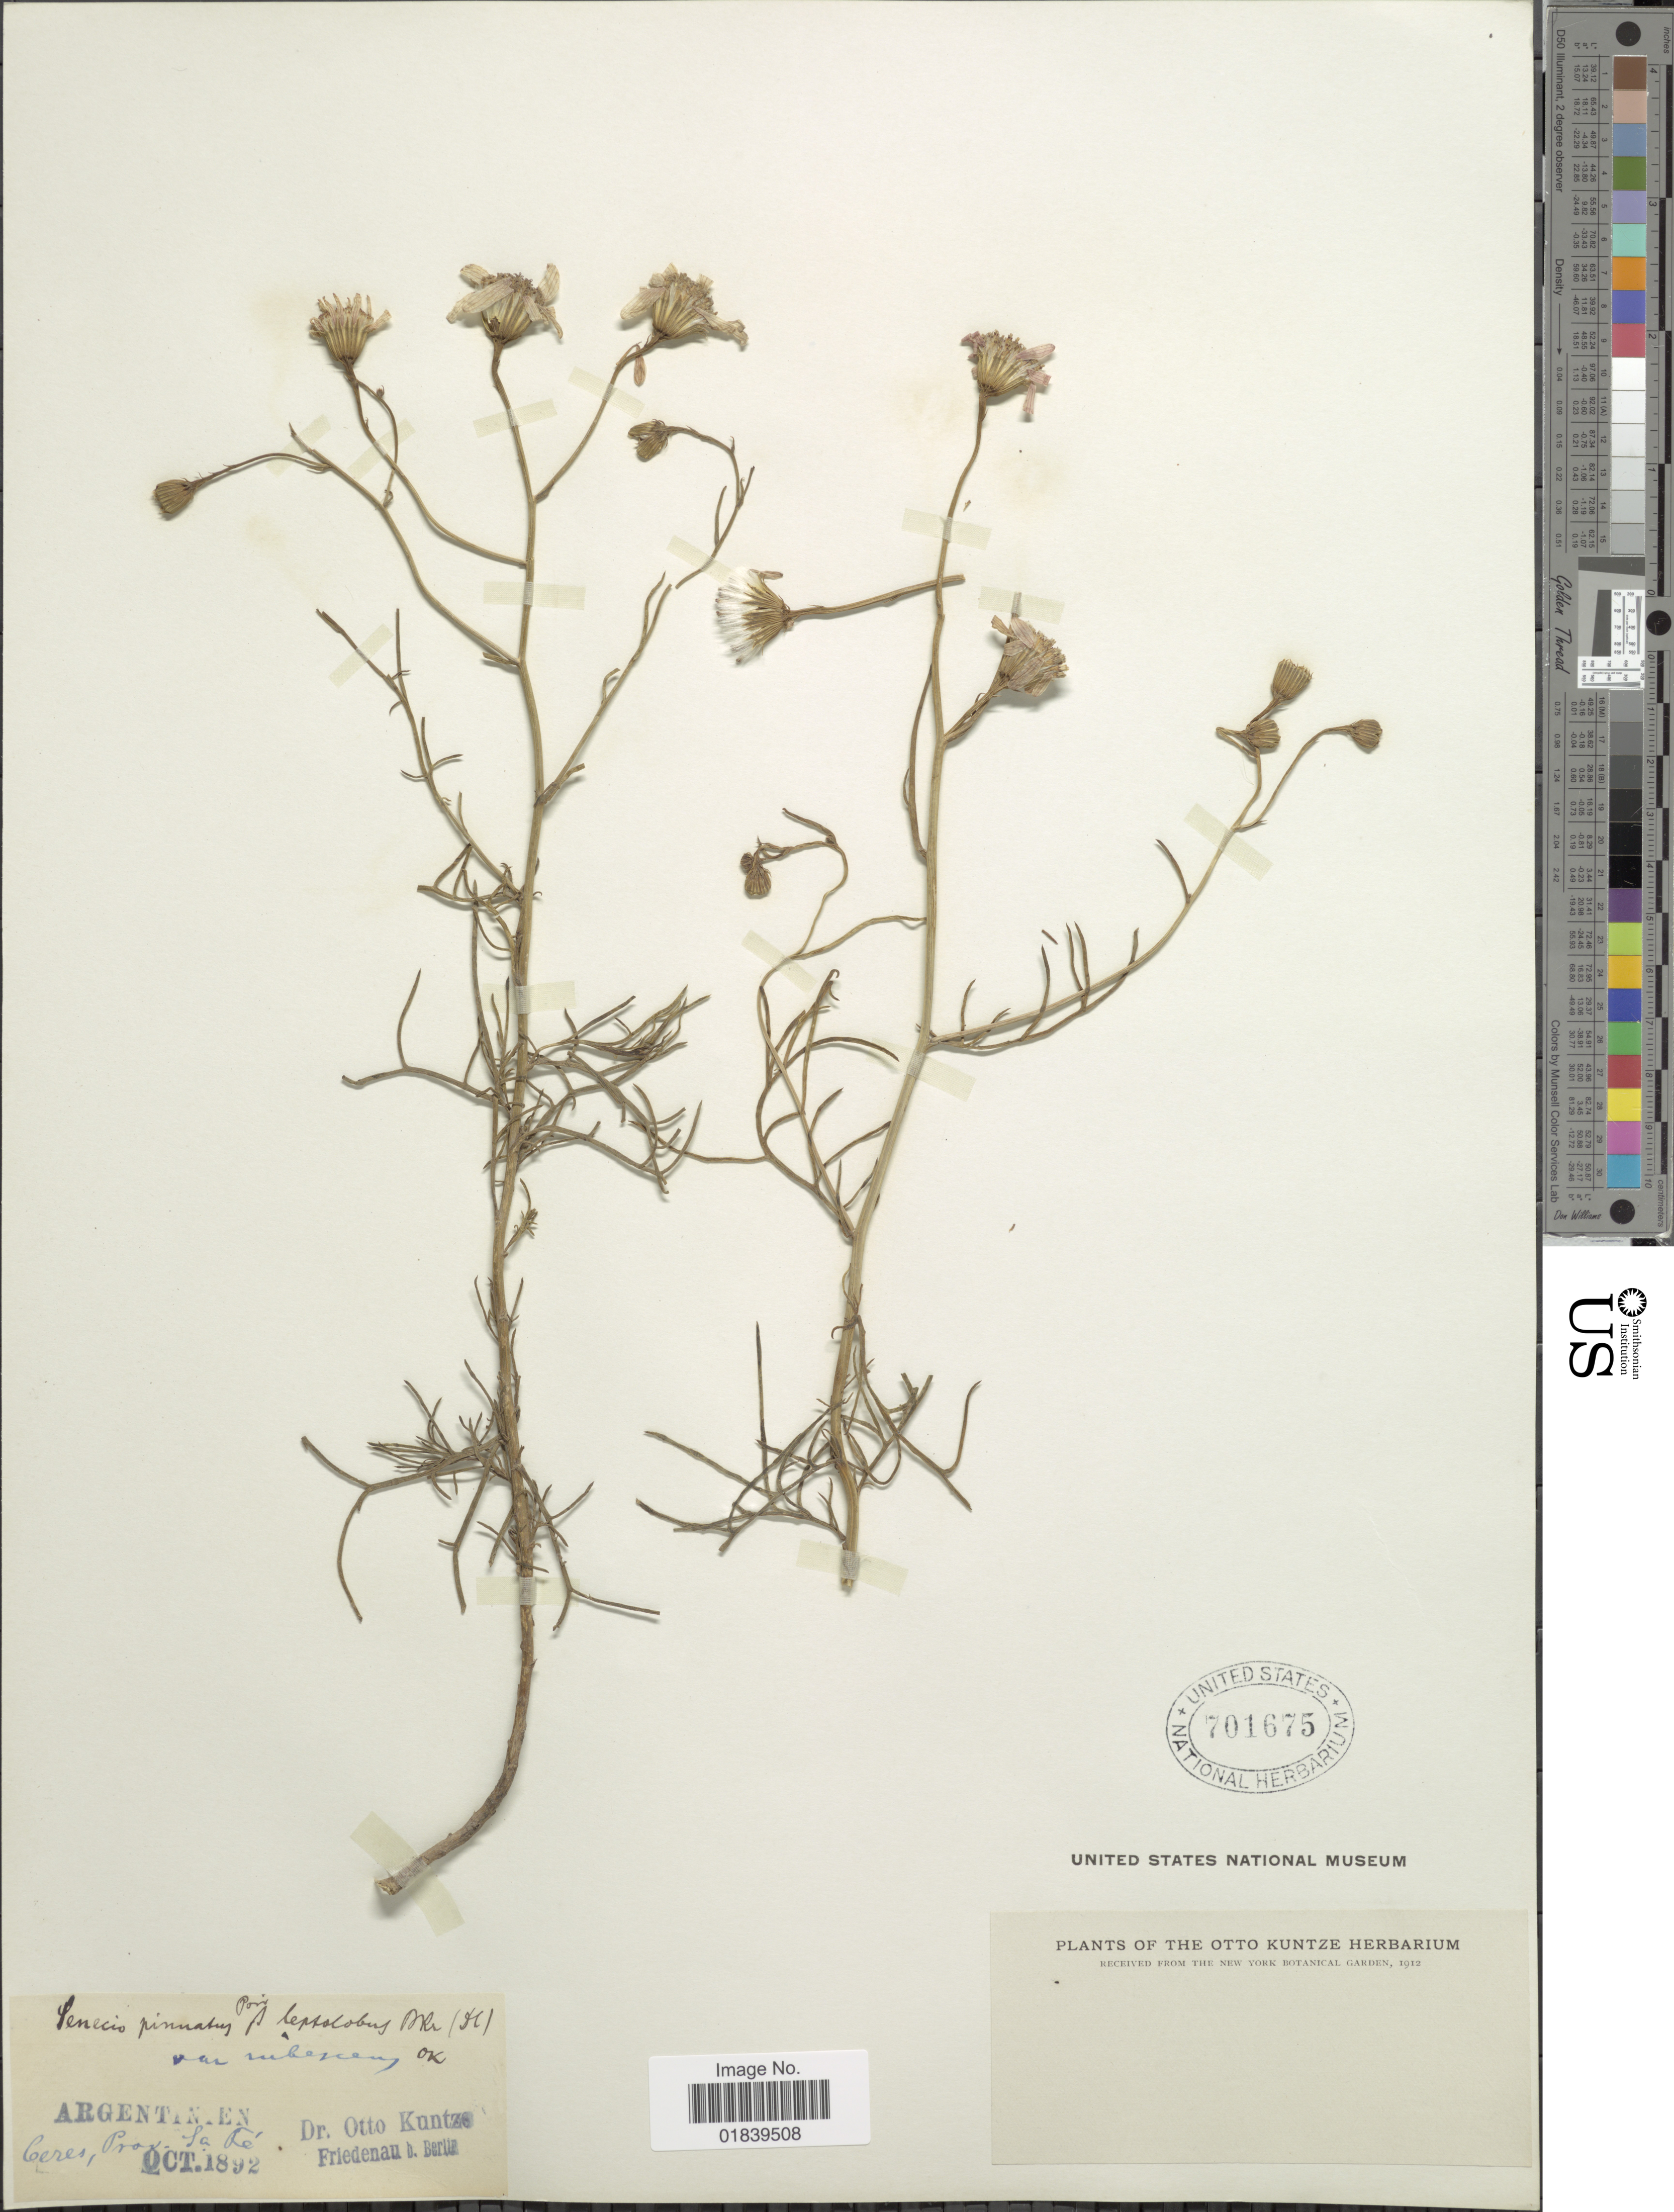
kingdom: Plantae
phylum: Tracheophyta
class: Magnoliopsida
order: Asterales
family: Asteraceae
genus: Senecio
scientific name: Senecio pinnatus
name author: Poir.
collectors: C.E.O. Kuntze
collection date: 1892-10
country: Argentina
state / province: Santa Fe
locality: Argentienen, Ceres, Prov. Sa Fe.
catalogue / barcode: US 701675